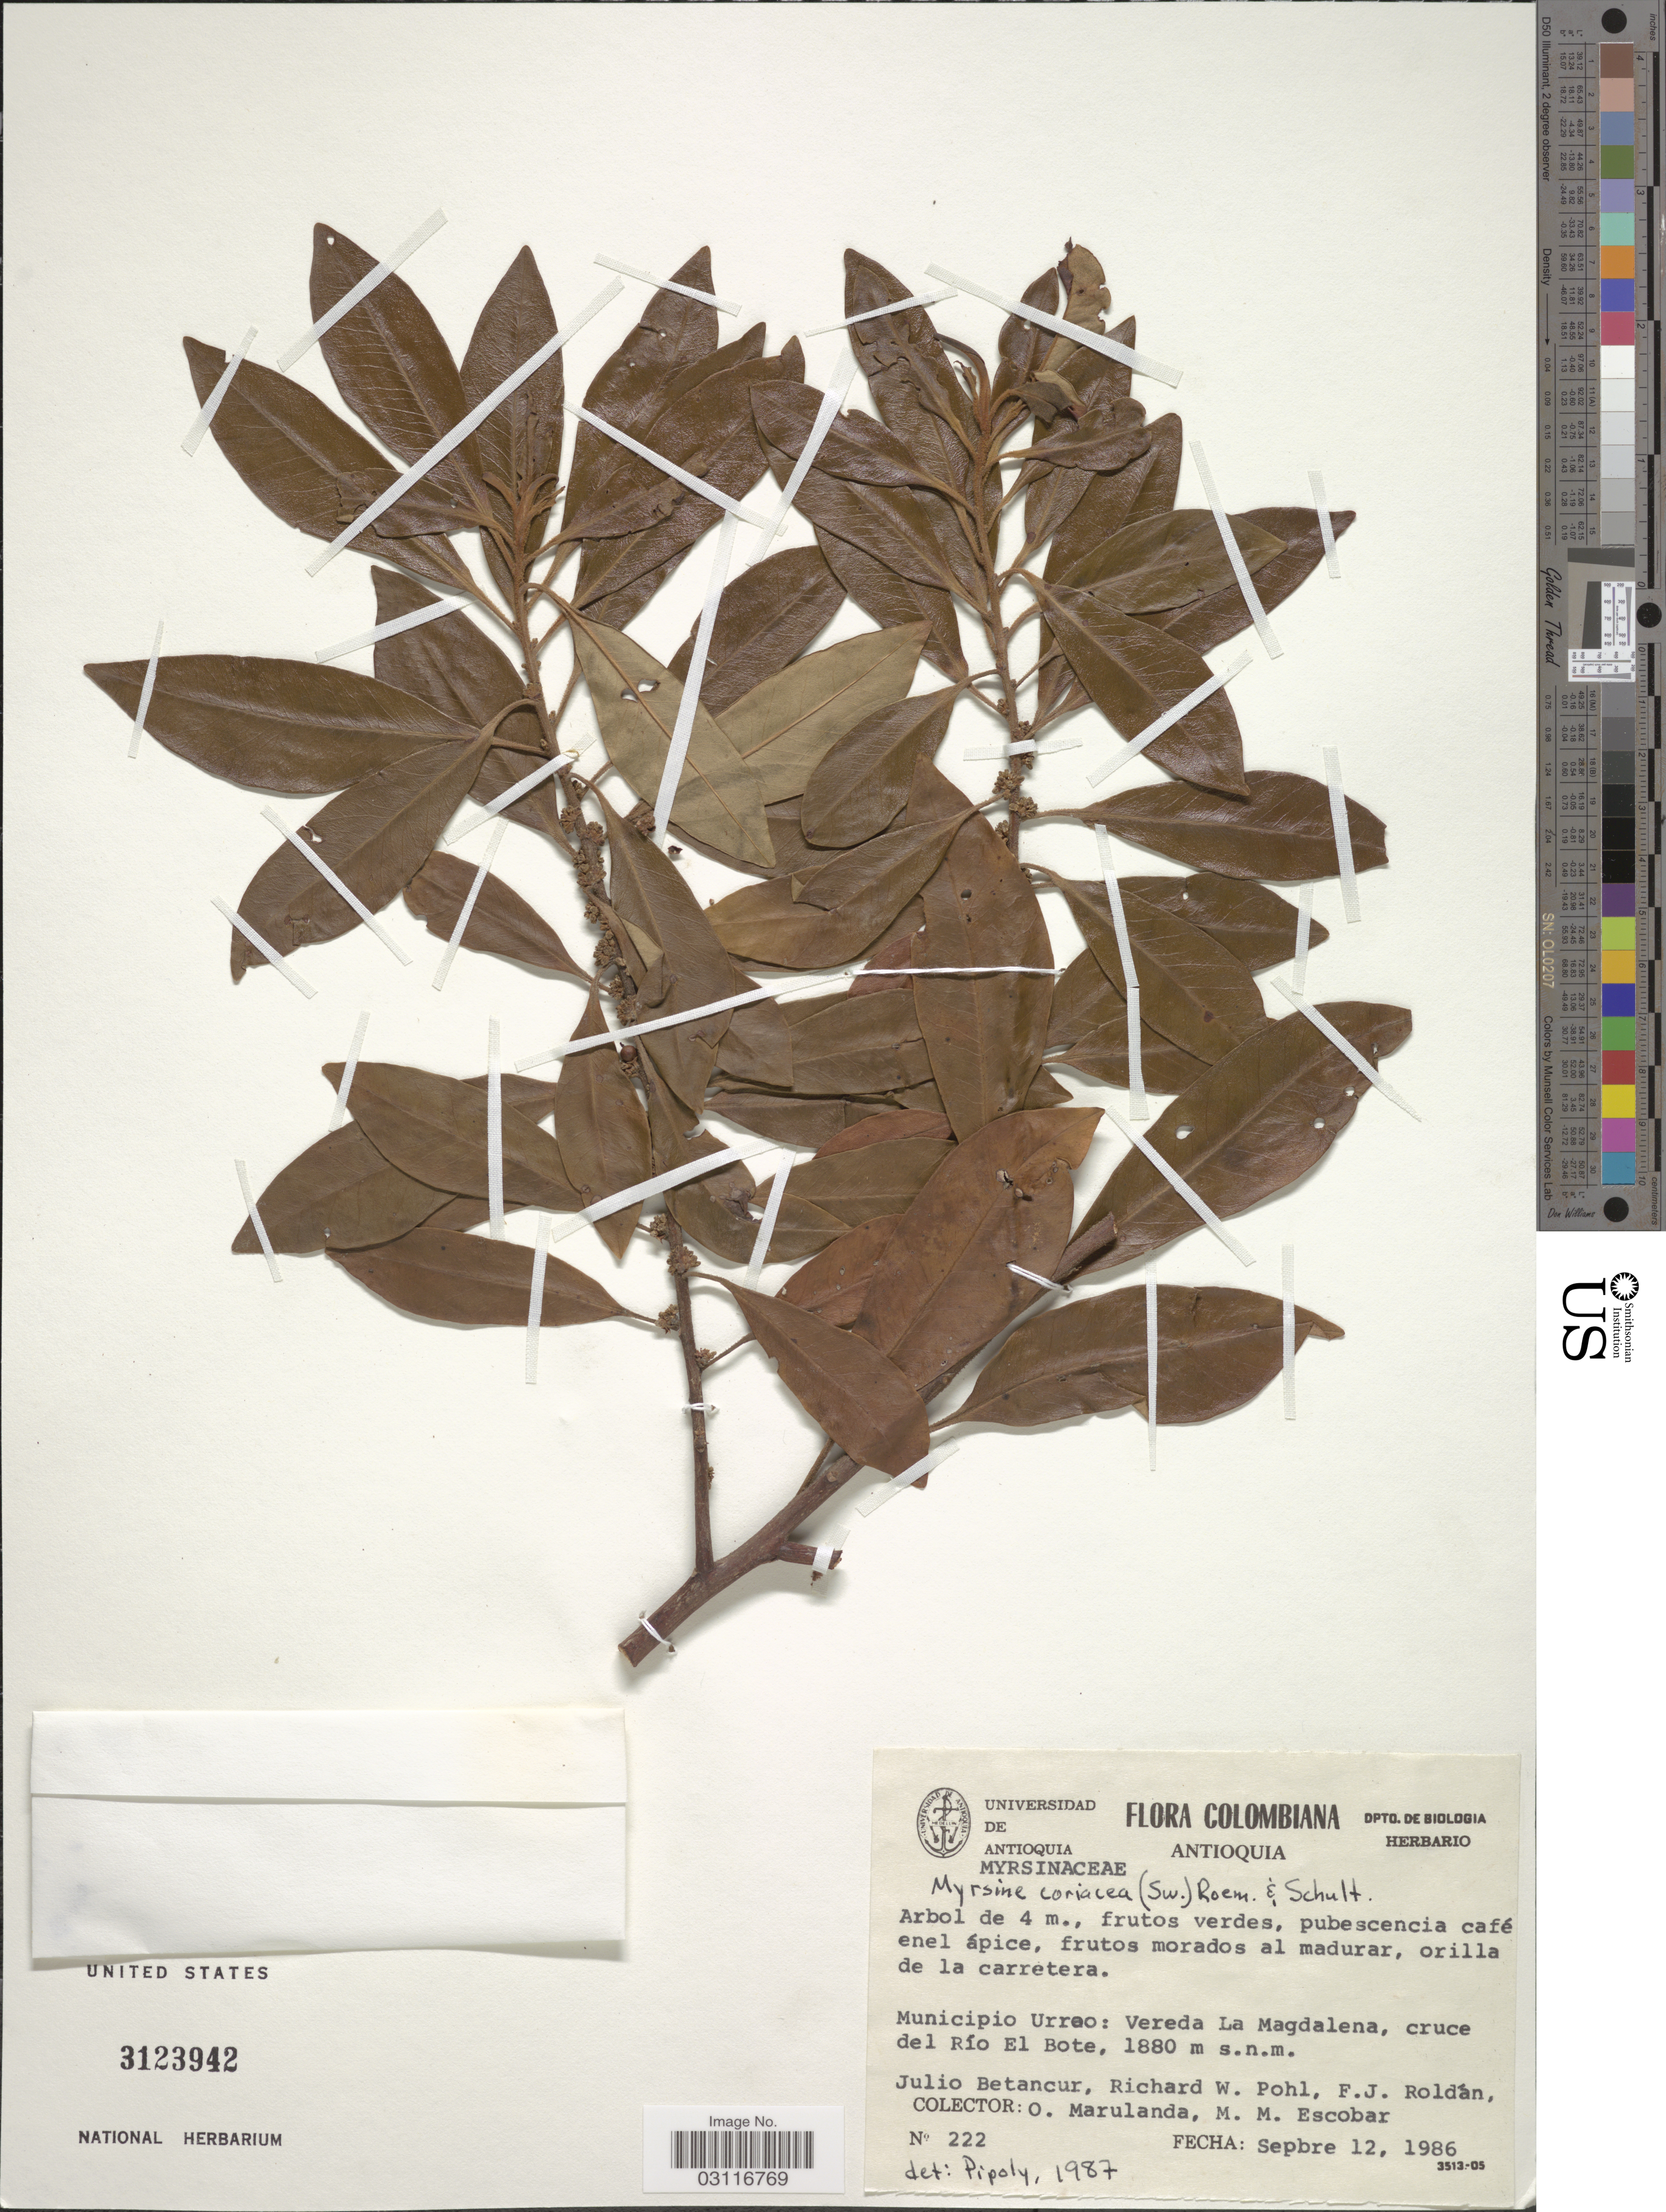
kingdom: Plantae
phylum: Tracheophyta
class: Magnoliopsida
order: Ericales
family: Primulaceae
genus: Myrsine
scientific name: Myrsine coriacea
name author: (Sw.) R. Br. ex Roem. & Schult.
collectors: J. Betancur, R. W. Pohl, F. J. Roldán, O. Marulanda & M. Escobar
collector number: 222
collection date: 1986-09-12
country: Colombia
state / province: Antioquia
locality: Municipio Urreo: Vereda La Magdalena, cruce del Río El Bote.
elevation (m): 1880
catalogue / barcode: US 3123942